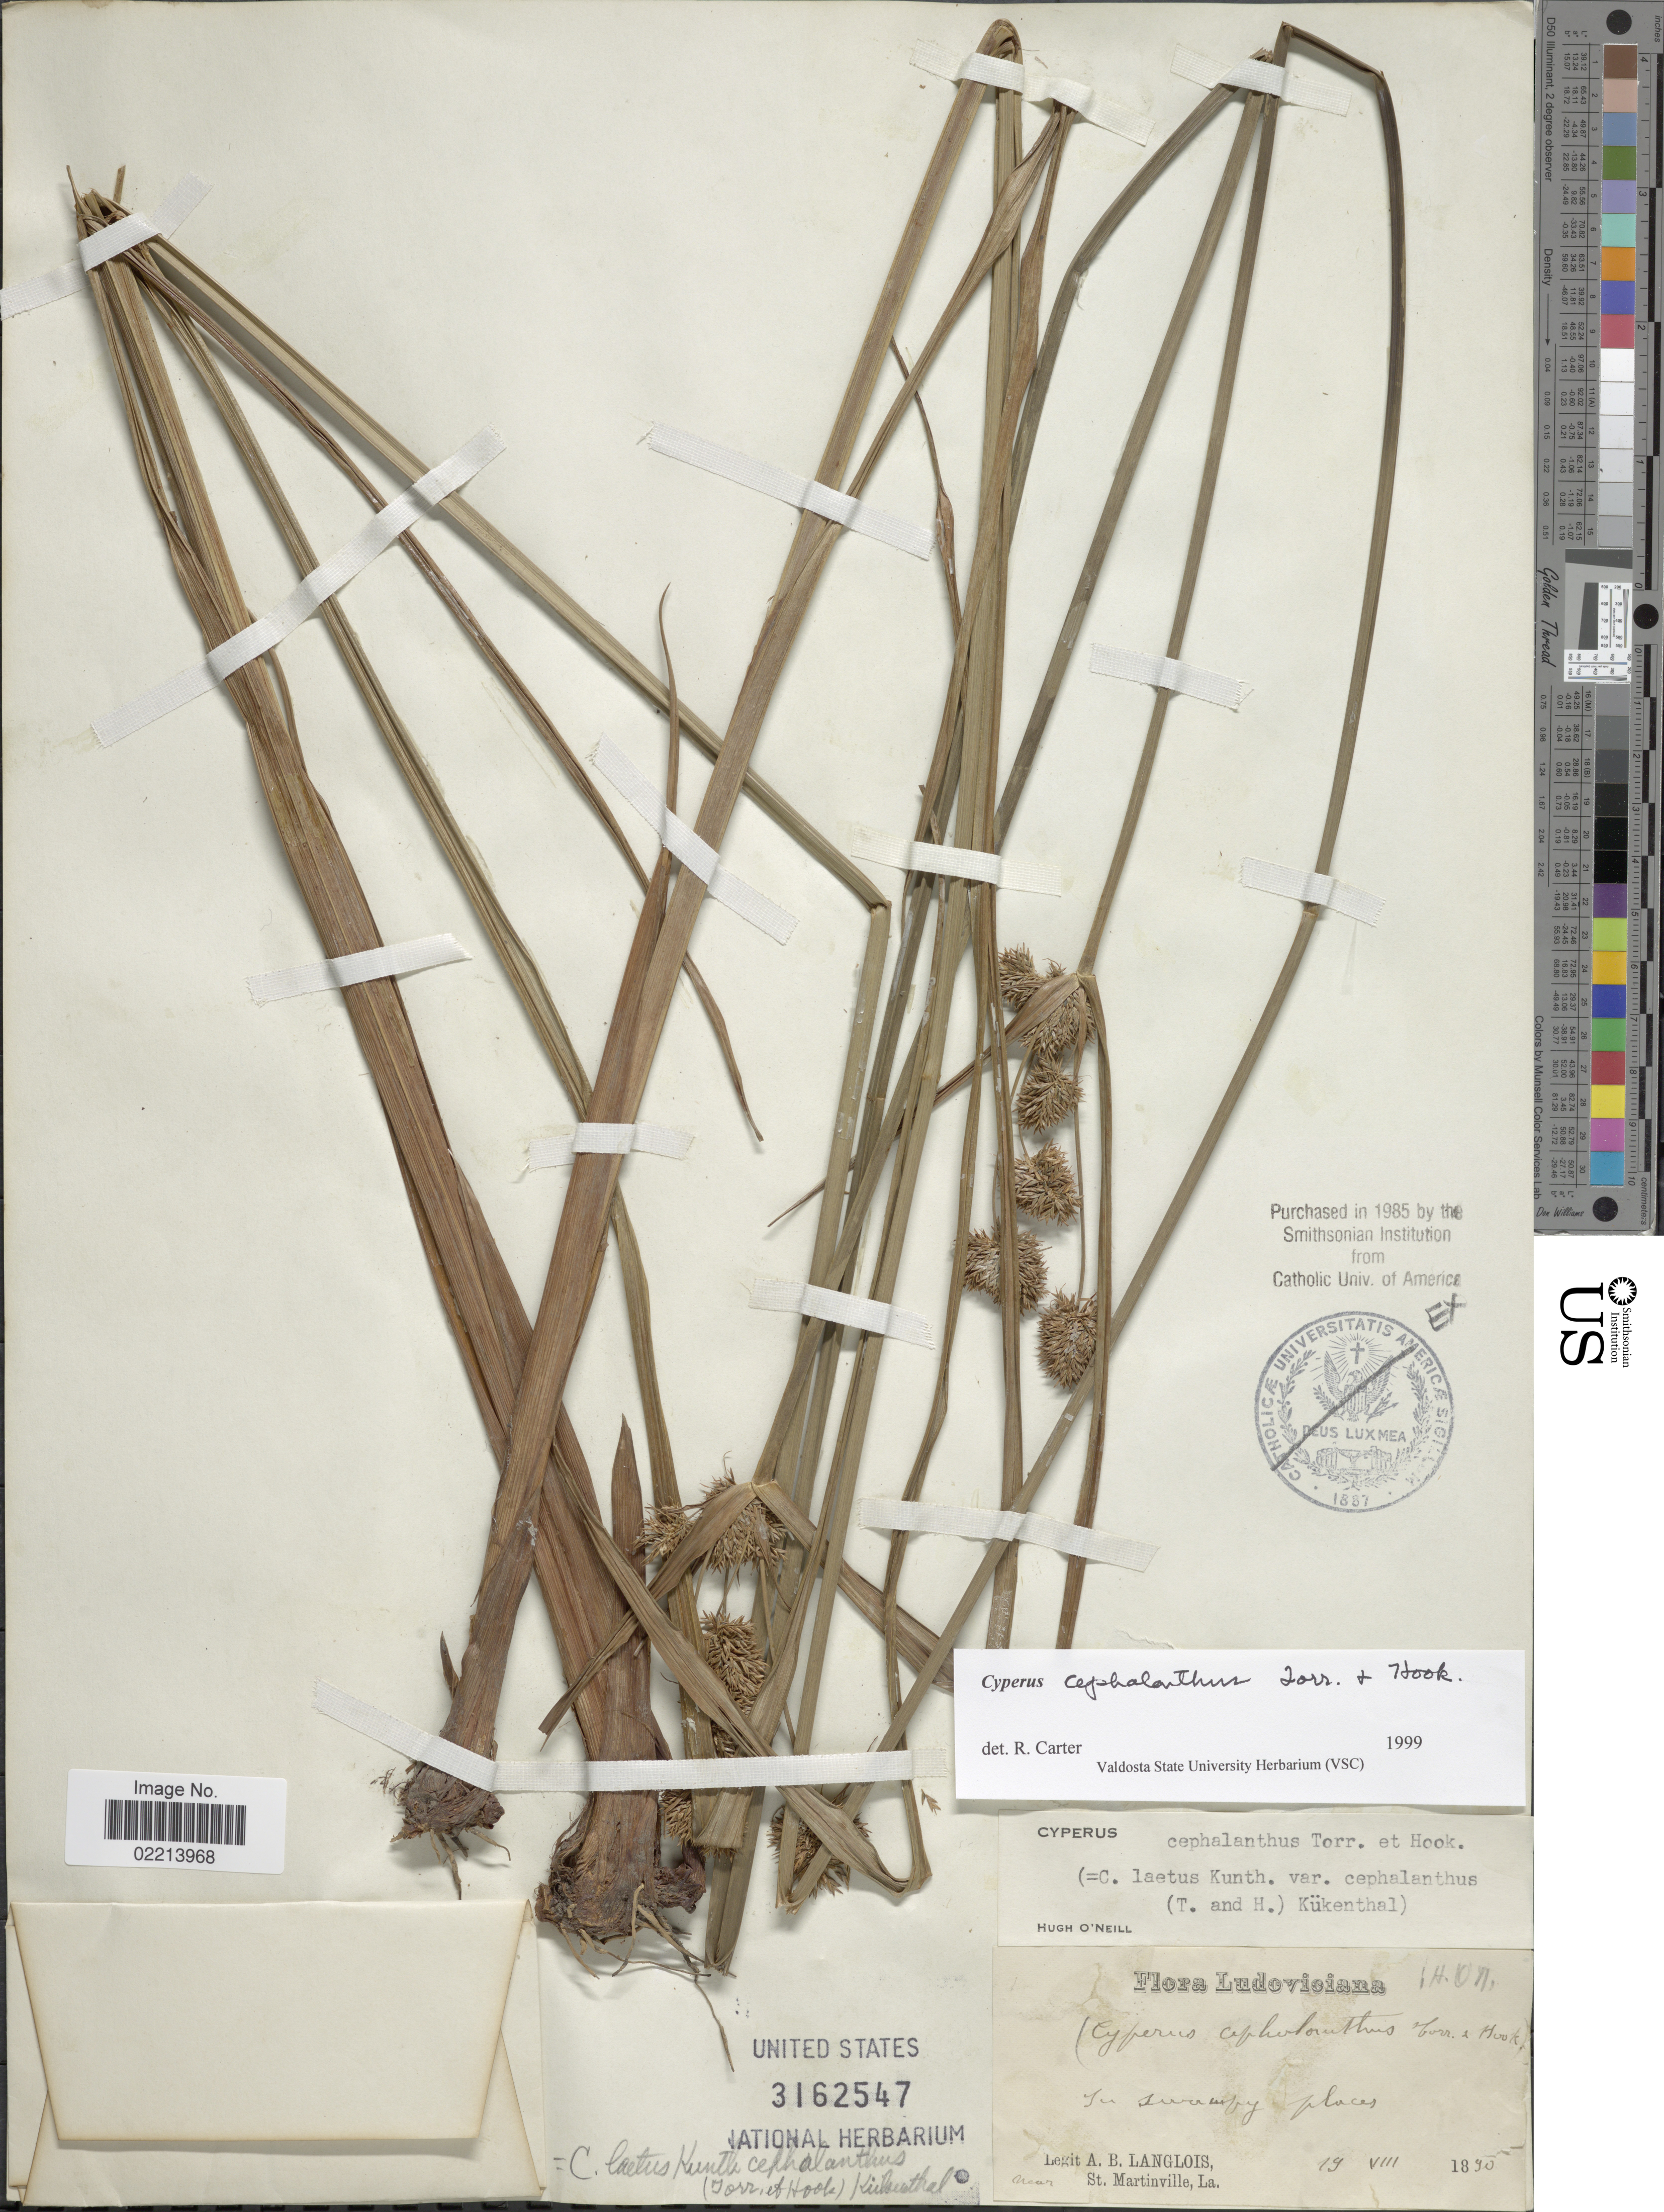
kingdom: Plantae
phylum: Tracheophyta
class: Liliopsida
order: Poales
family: Cyperaceae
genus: Cyperus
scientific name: Cyperus cephalanthus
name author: Torr. & Hook.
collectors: A. Langlois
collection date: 1895-08-19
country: United States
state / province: Louisiana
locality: In swampy places near St. Martinville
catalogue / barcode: US 3162547